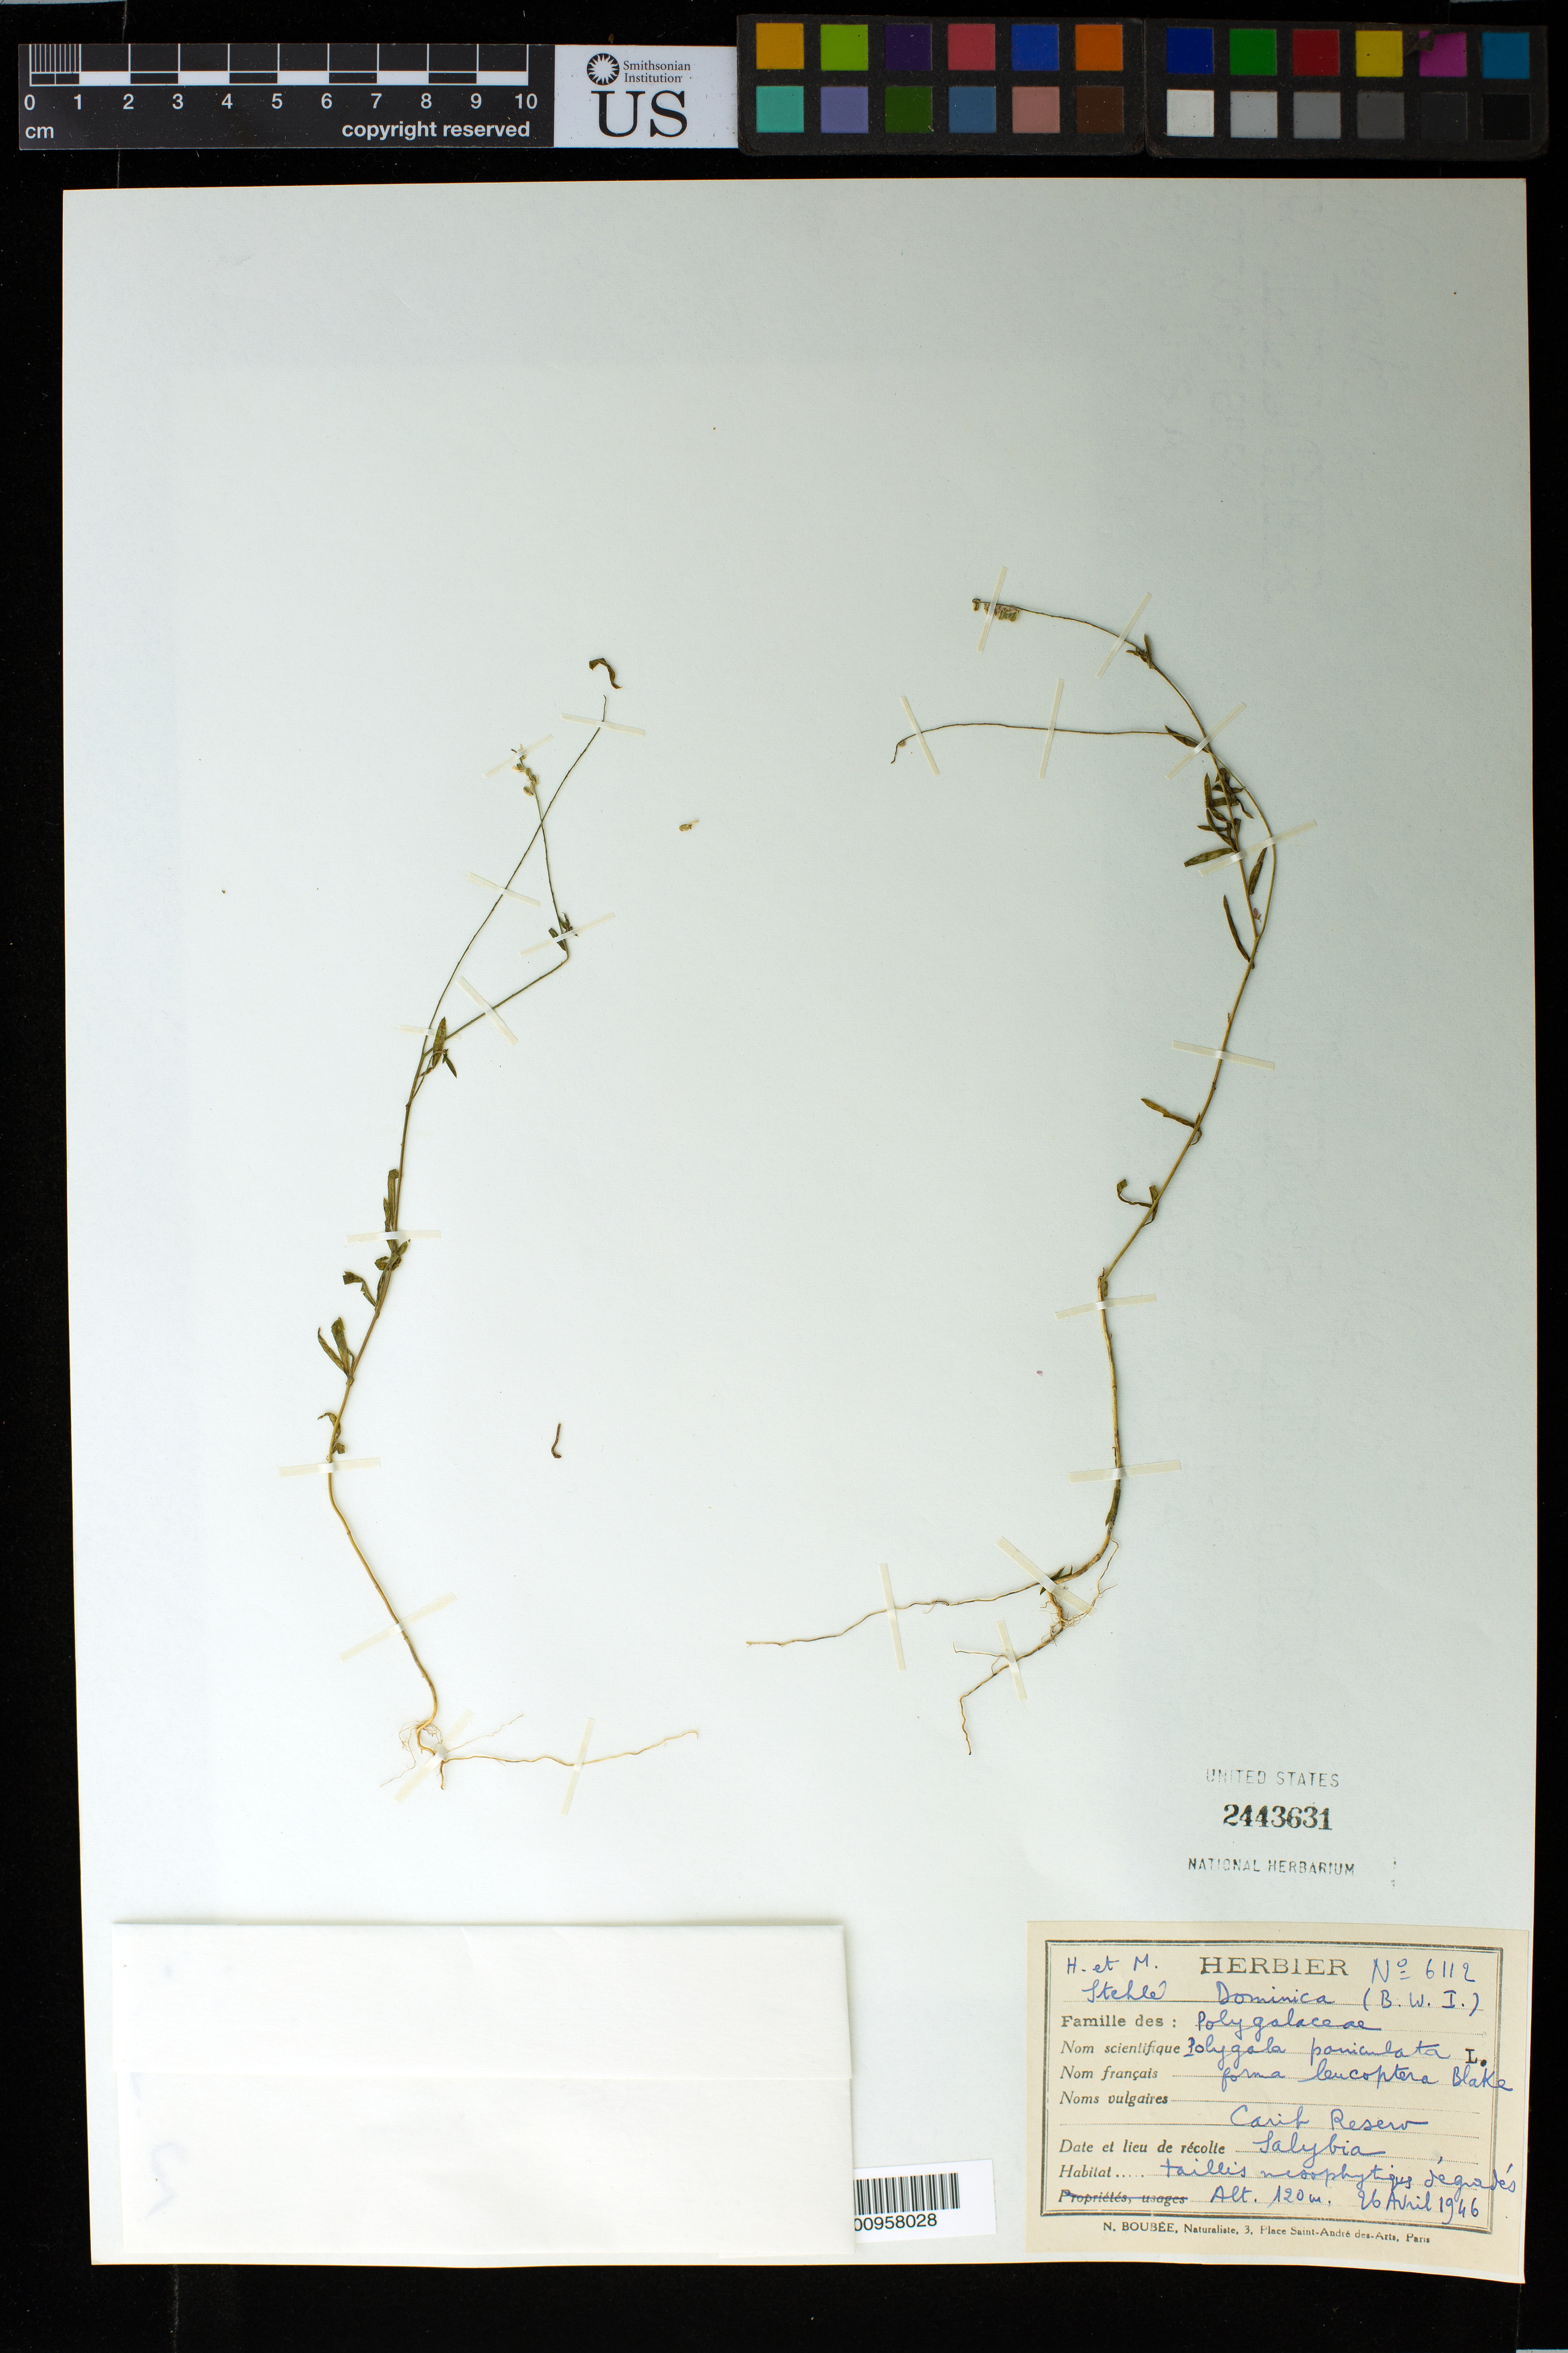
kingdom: Plantae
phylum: Tracheophyta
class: Magnoliopsida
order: Fabales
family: Polygalaceae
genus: Polygala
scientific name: Polygala paniculata f. leucoptera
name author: S.F. Blake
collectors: H. Stehlé & M. Stehlé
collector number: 6112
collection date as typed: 26 Apr 1946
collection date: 1946-04-26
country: Dominica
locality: Carib Reserve, Salybia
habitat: Taillis mesophytiques "dégradés"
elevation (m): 120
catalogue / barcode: US 2443631